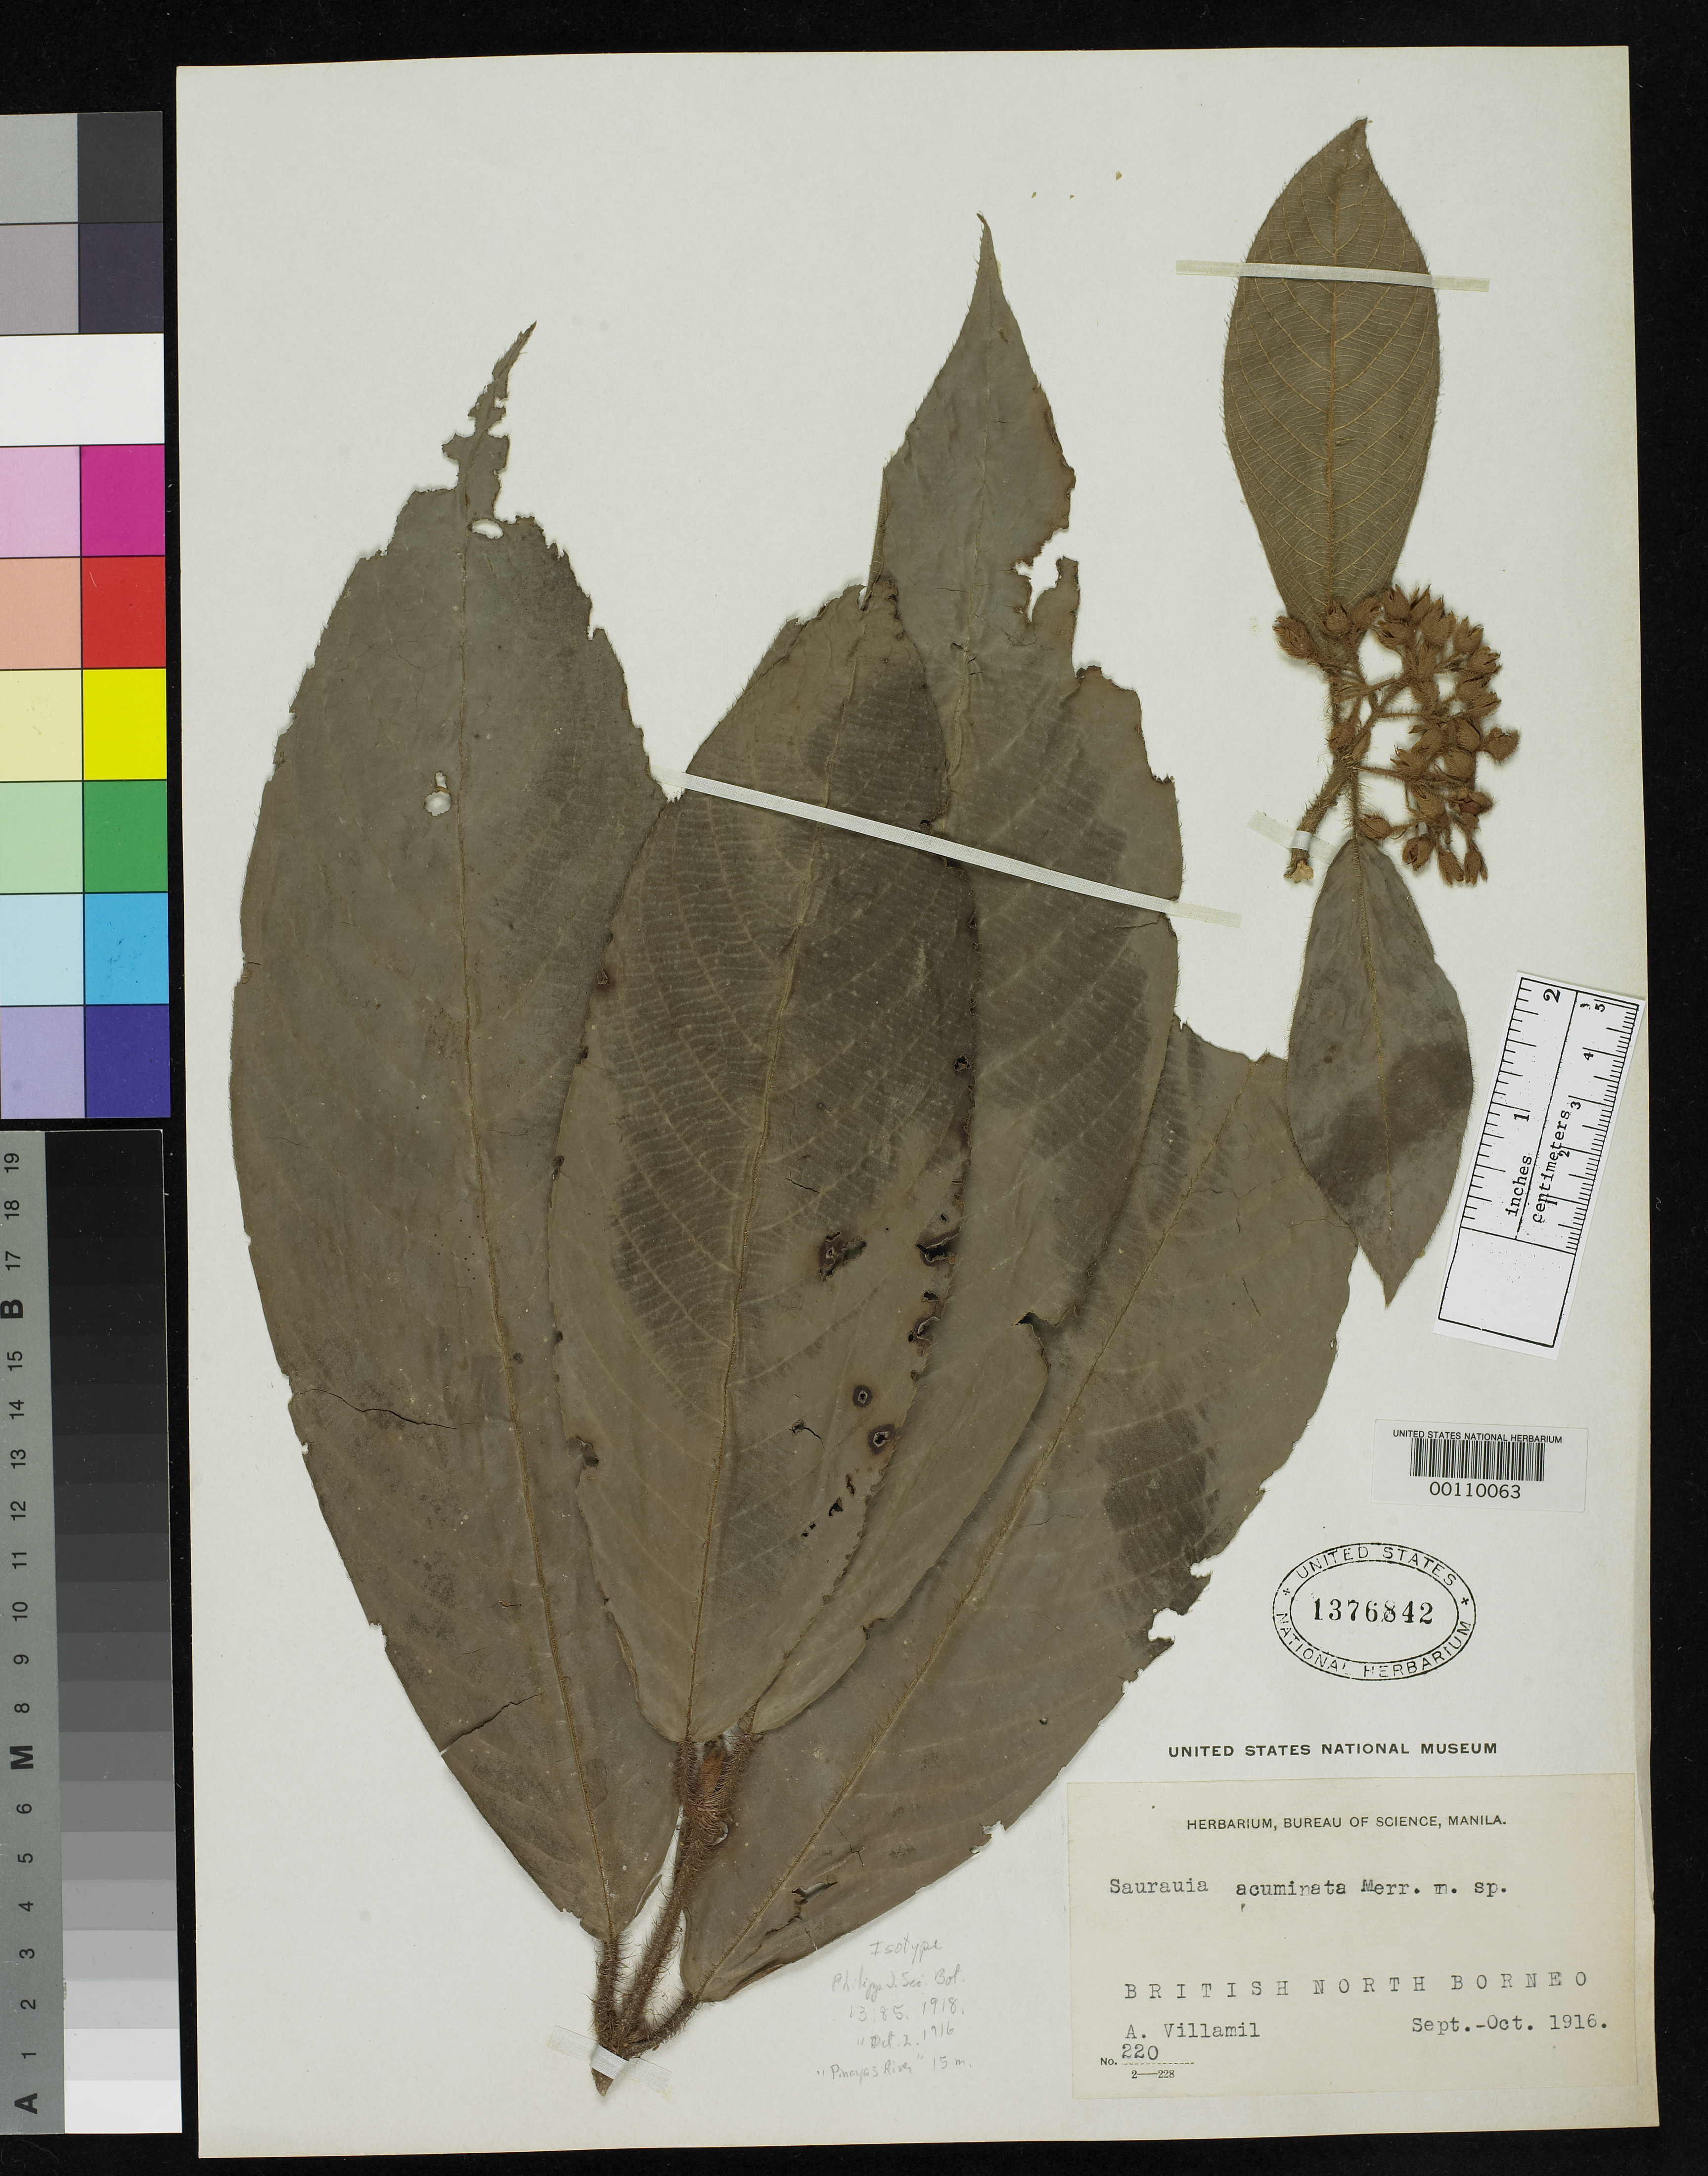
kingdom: Plantae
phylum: Tracheophyta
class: Magnoliopsida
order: Ericales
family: Actinidiaceae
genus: Saurauia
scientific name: Saurauia acuminata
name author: Merr.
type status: Isotype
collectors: A. Villamil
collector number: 220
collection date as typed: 02 Oct 1916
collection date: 1916-10-02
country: Malaysia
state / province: Sabah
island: Borneo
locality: Pinayas River.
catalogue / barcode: US 1376842